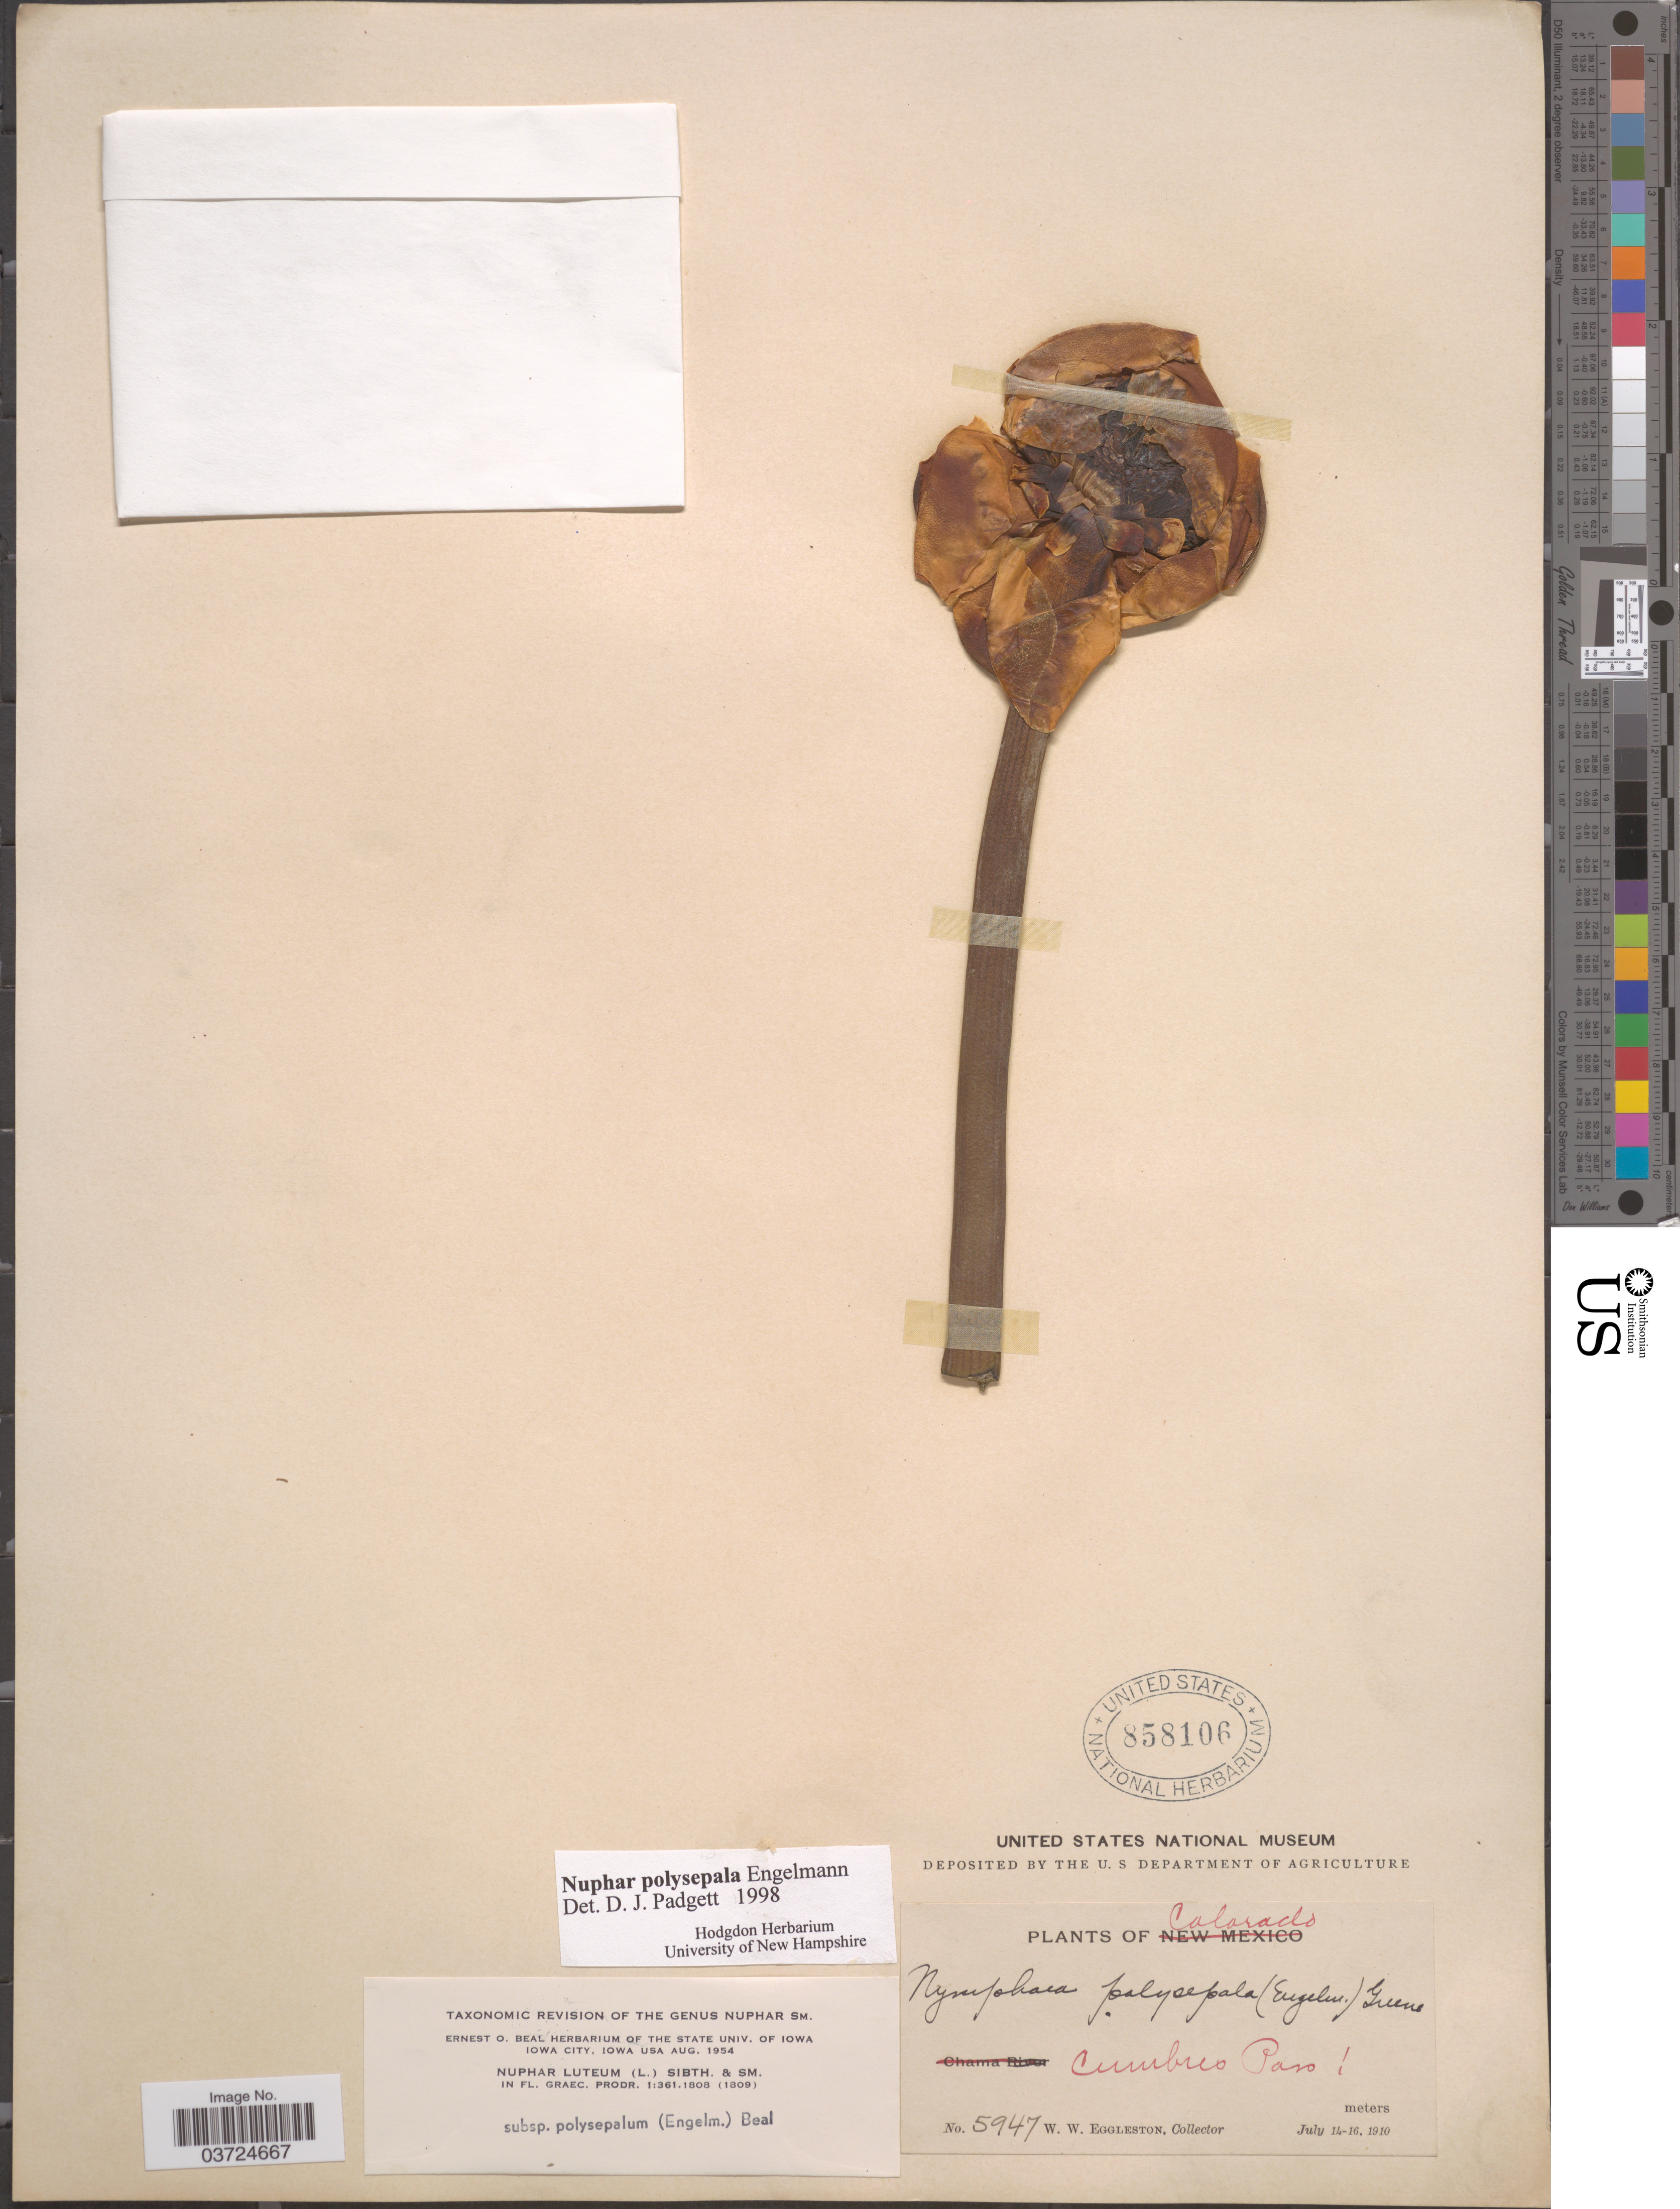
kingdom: Plantae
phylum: Tracheophyta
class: Magnoliopsida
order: Nymphaeales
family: Nymphaeaceae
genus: Nuphar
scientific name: Nuphar polysepala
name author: Englem.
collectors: W. W. Eggleston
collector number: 5947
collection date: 1910-07-14/1910-07-16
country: United States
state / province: Colorado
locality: Cumbres Paso.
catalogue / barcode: US 858106